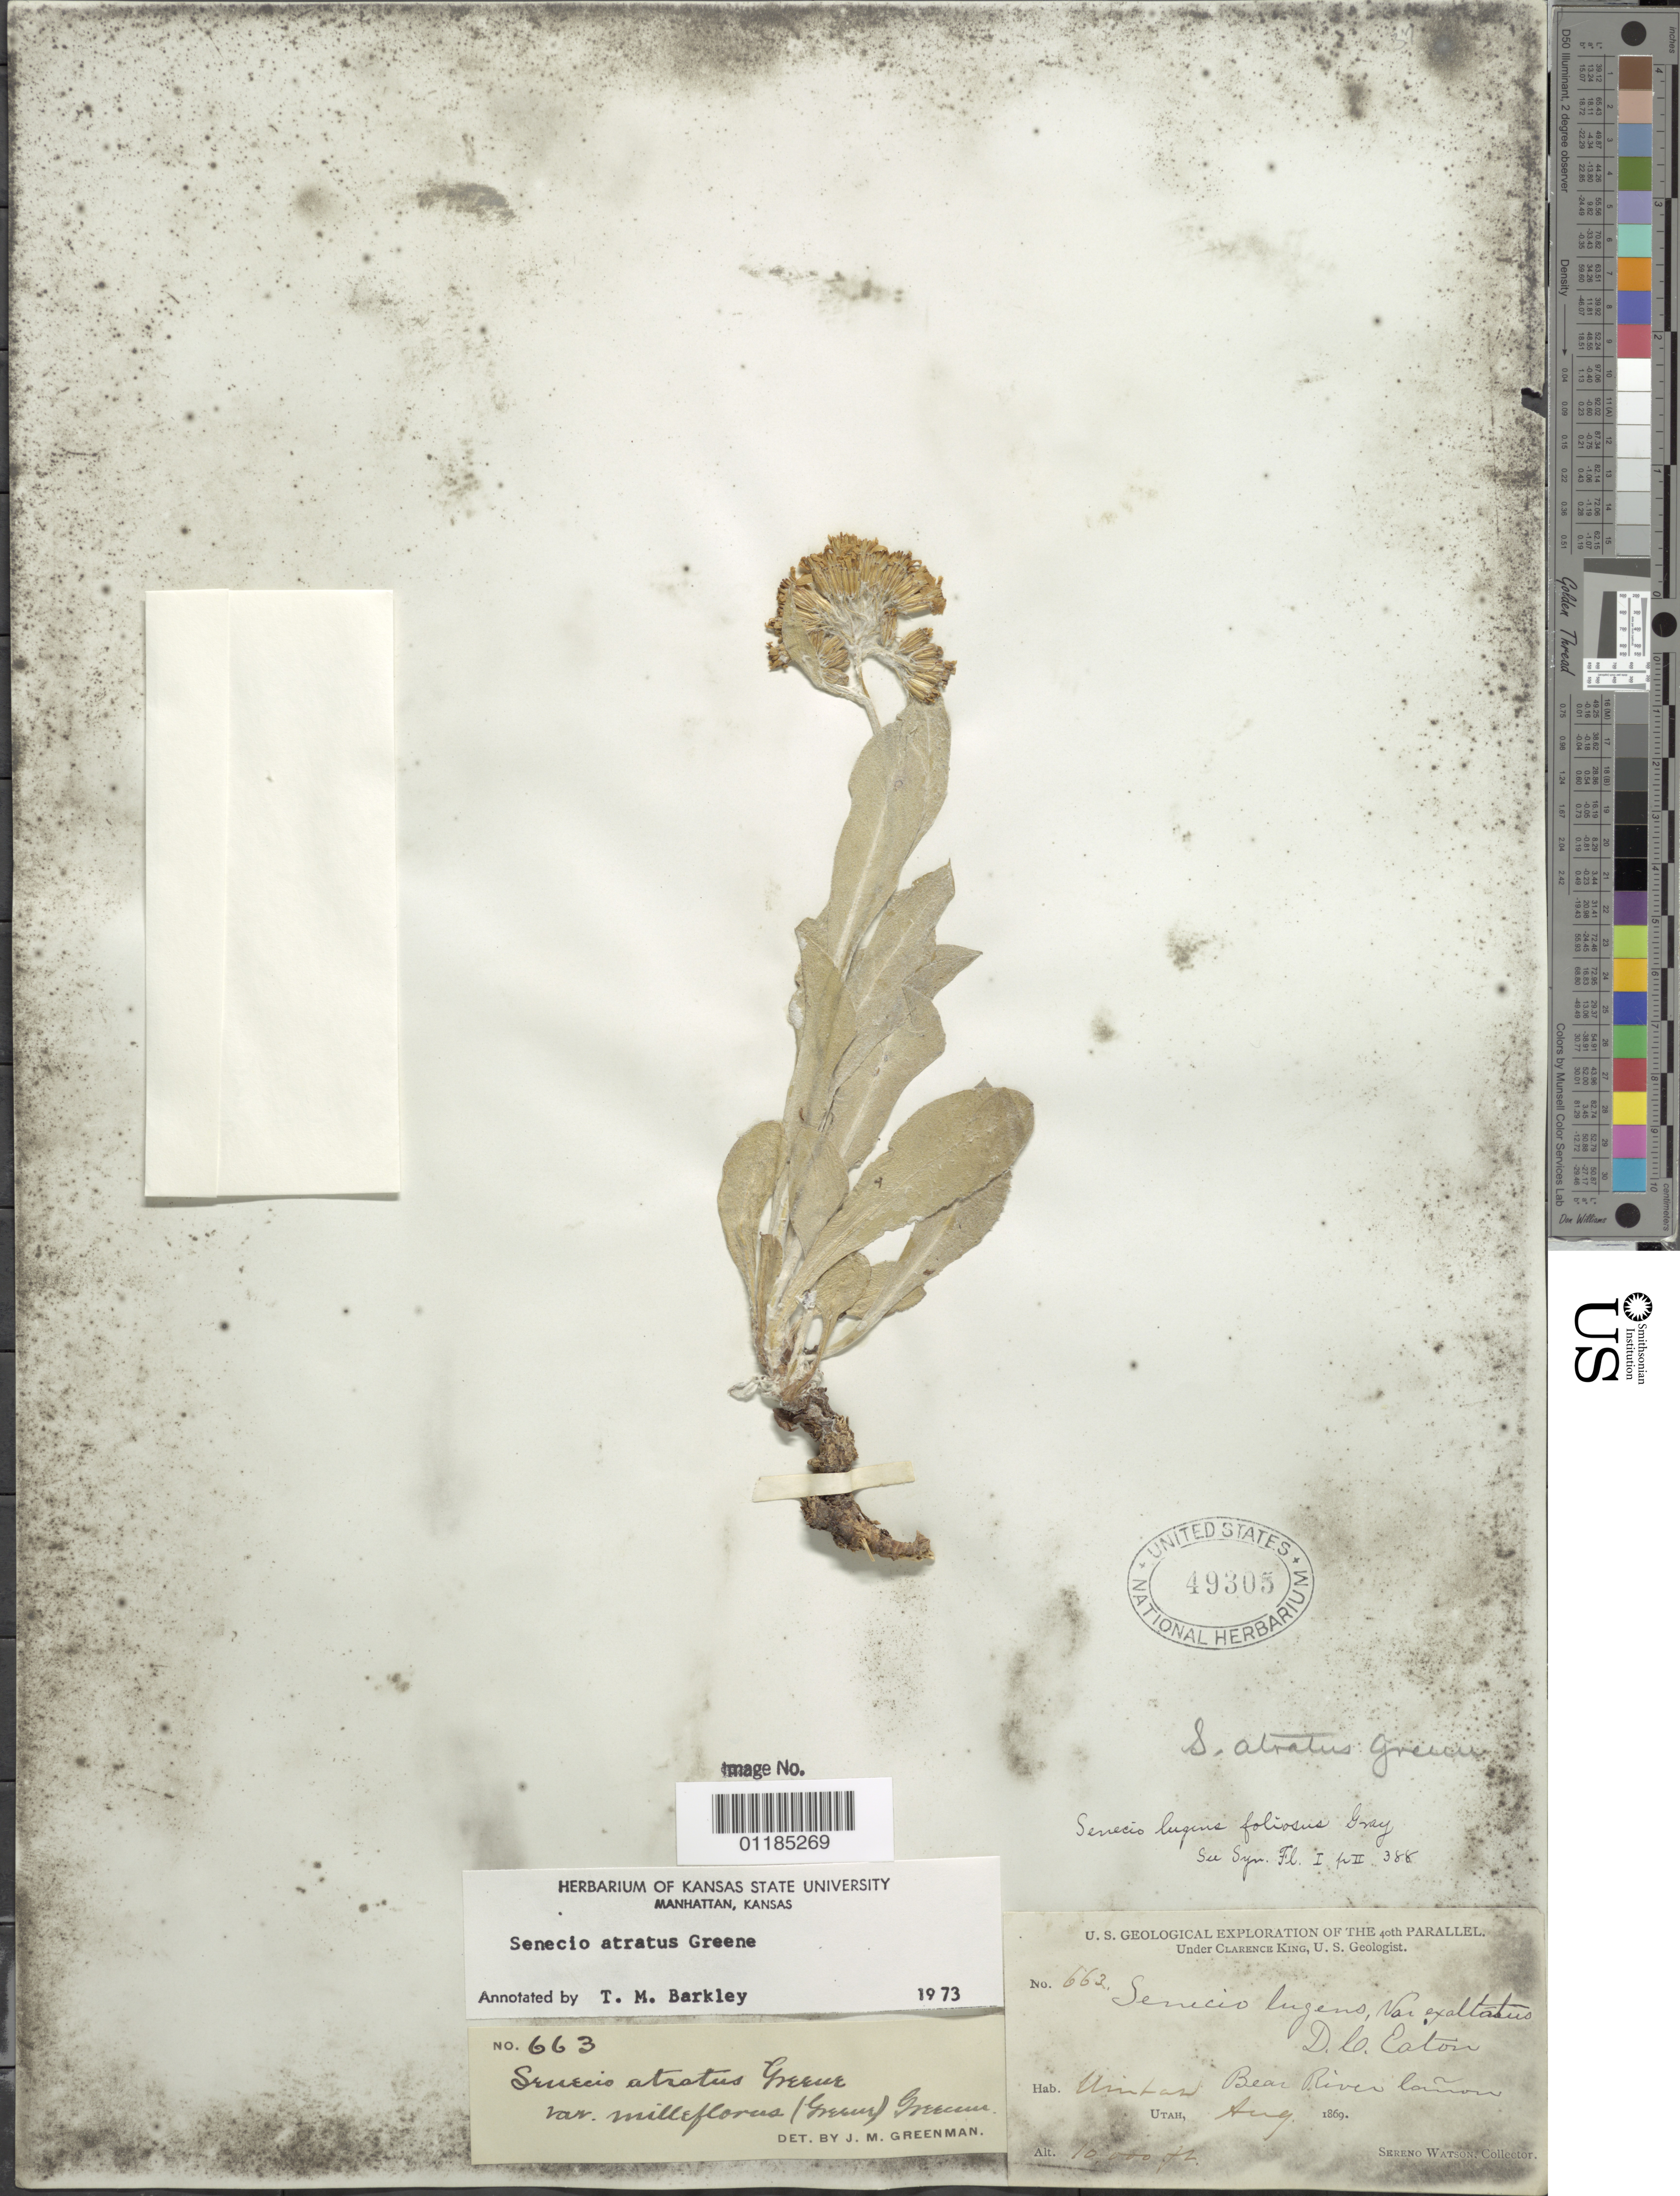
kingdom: Plantae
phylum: Tracheophyta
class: Magnoliopsida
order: Asterales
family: Asteraceae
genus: Senecio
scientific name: Senecio atratus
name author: Greene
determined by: Barkley, Theodore M.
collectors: S. Watson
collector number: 663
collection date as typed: Aug 1869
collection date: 1869-08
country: United States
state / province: Utah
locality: Bear River Canyon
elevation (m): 3048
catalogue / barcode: US 49305